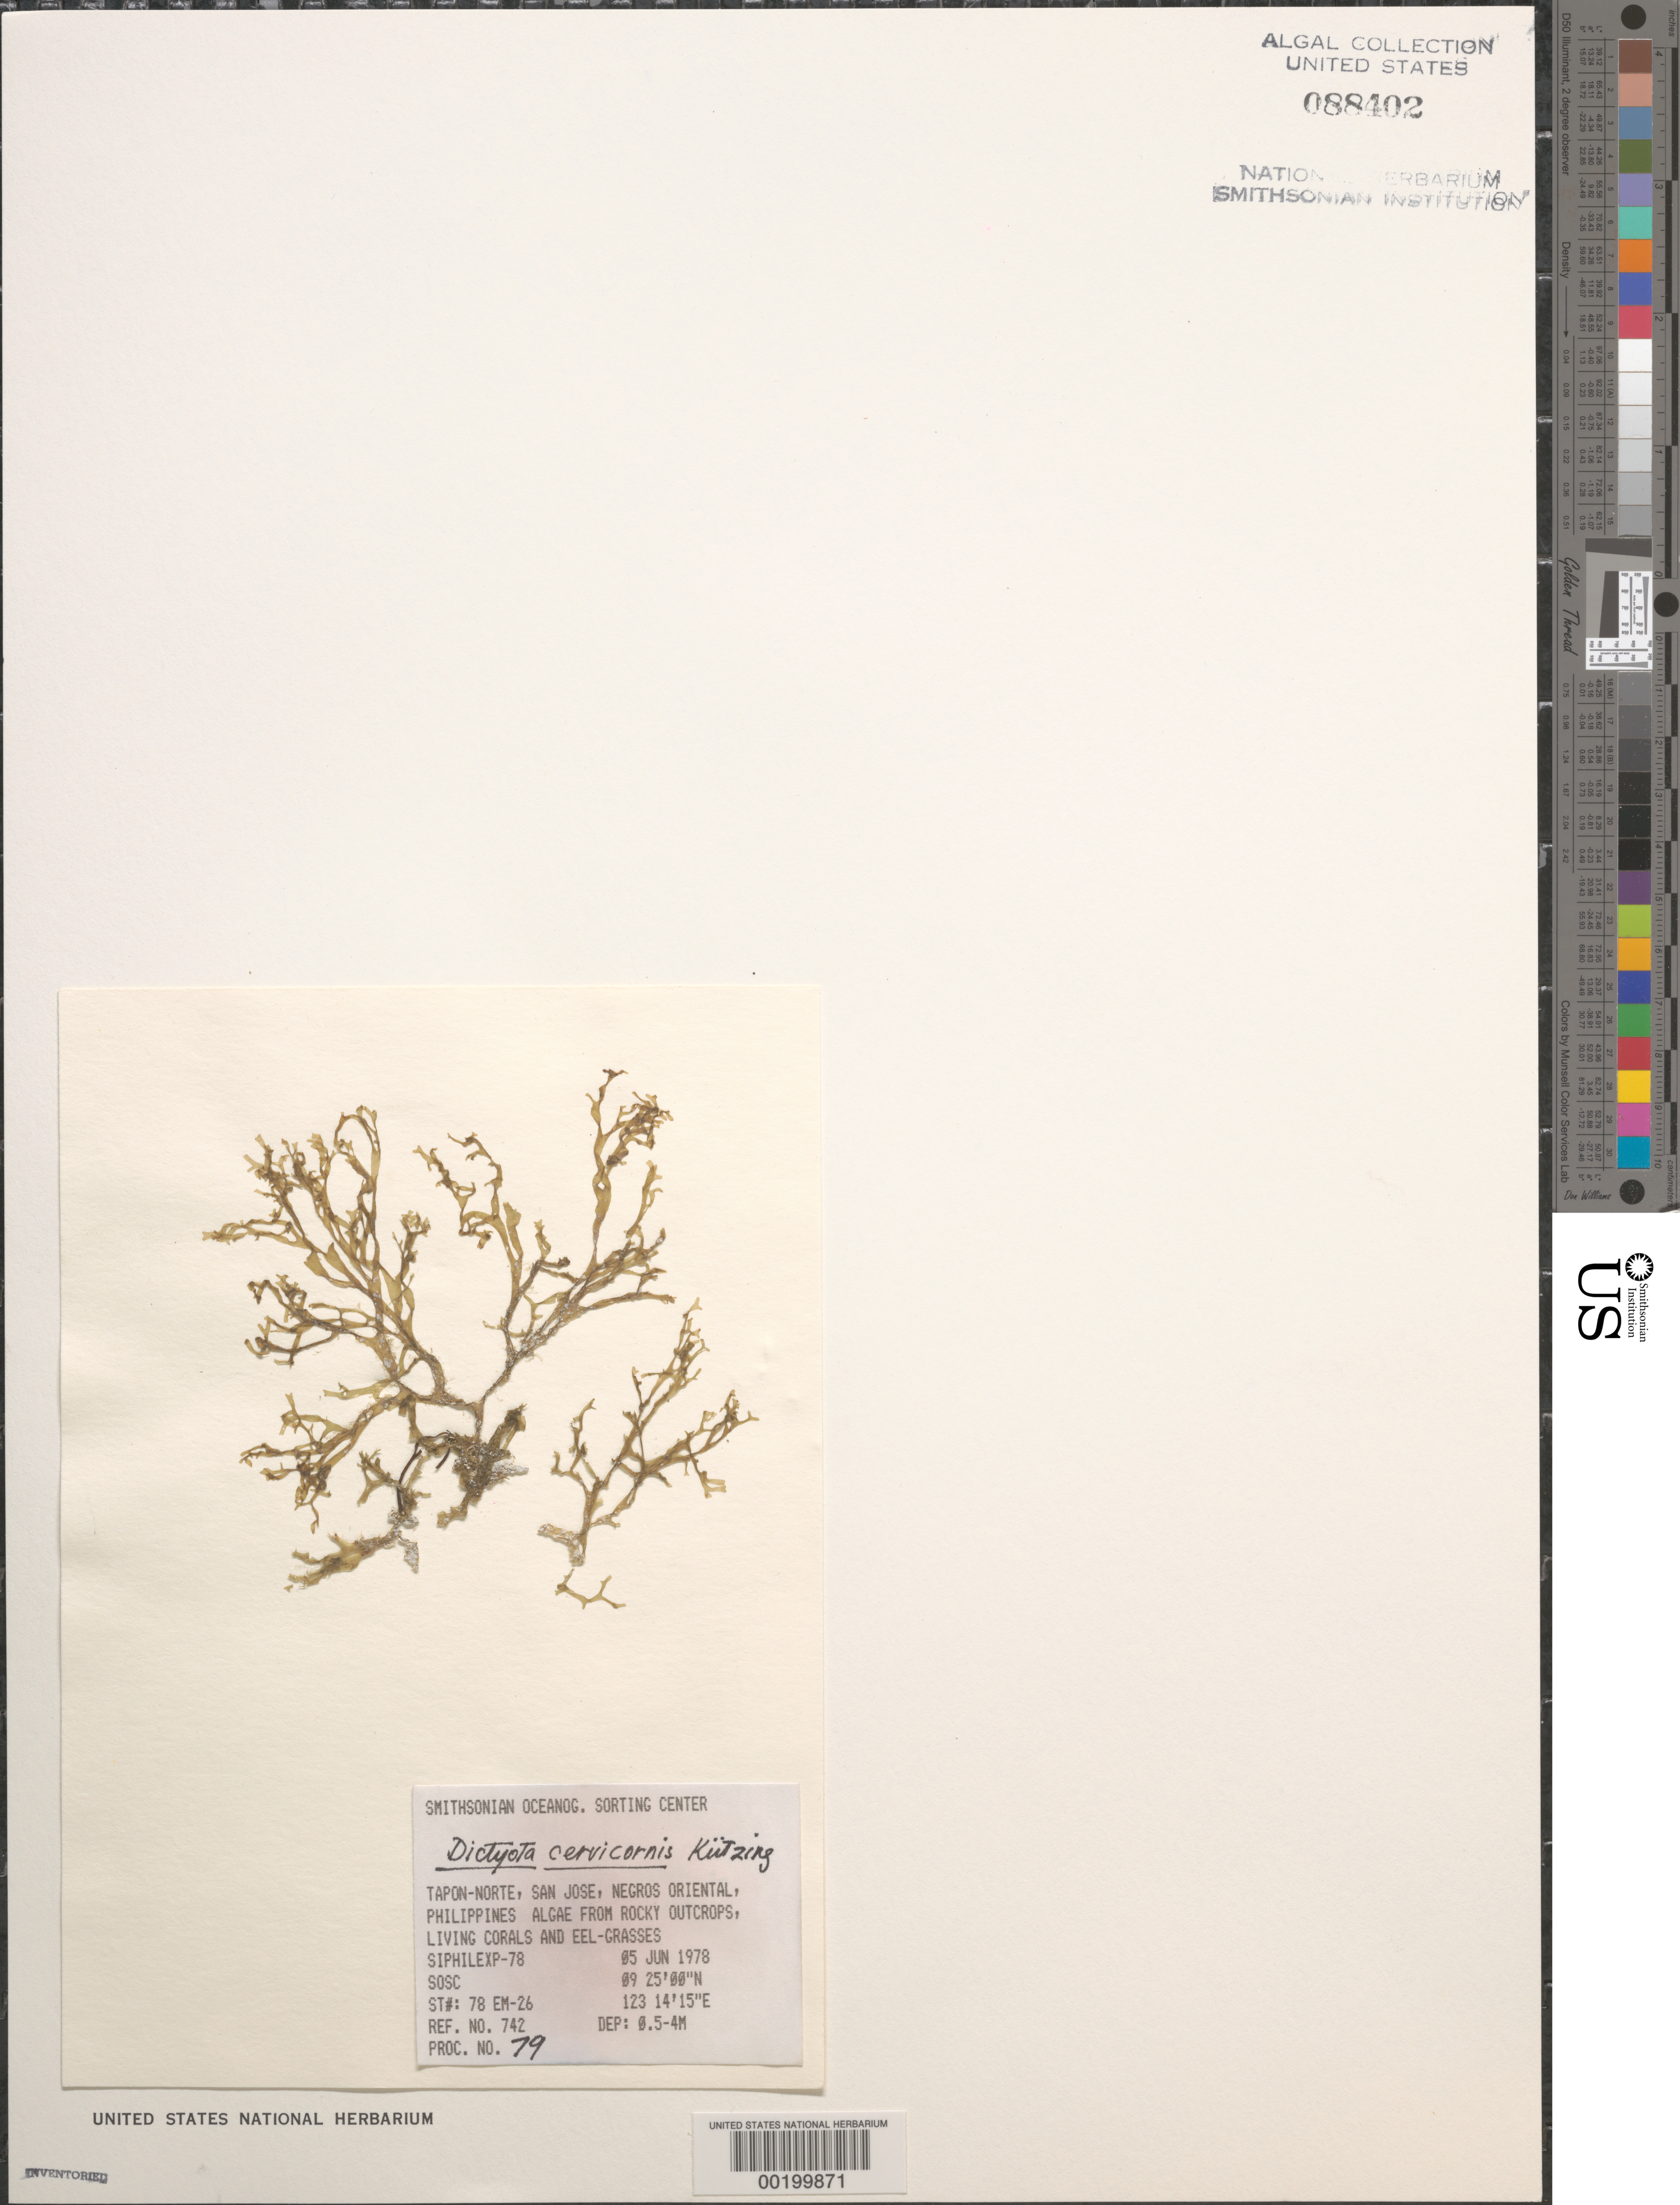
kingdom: Chromista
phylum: Ochrophyta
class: Phaeophyceae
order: Dictyotales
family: Dictyotaceae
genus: Dictyota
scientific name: Dictyota cervicornis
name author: Kütz.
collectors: SOSC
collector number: Station 78 Em-26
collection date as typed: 05 Jun 1978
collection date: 1978-06-05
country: Philippines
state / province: Central Visayas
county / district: Negros Oriental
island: Negros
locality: Tapan-Norte, San Jose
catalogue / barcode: US 88402